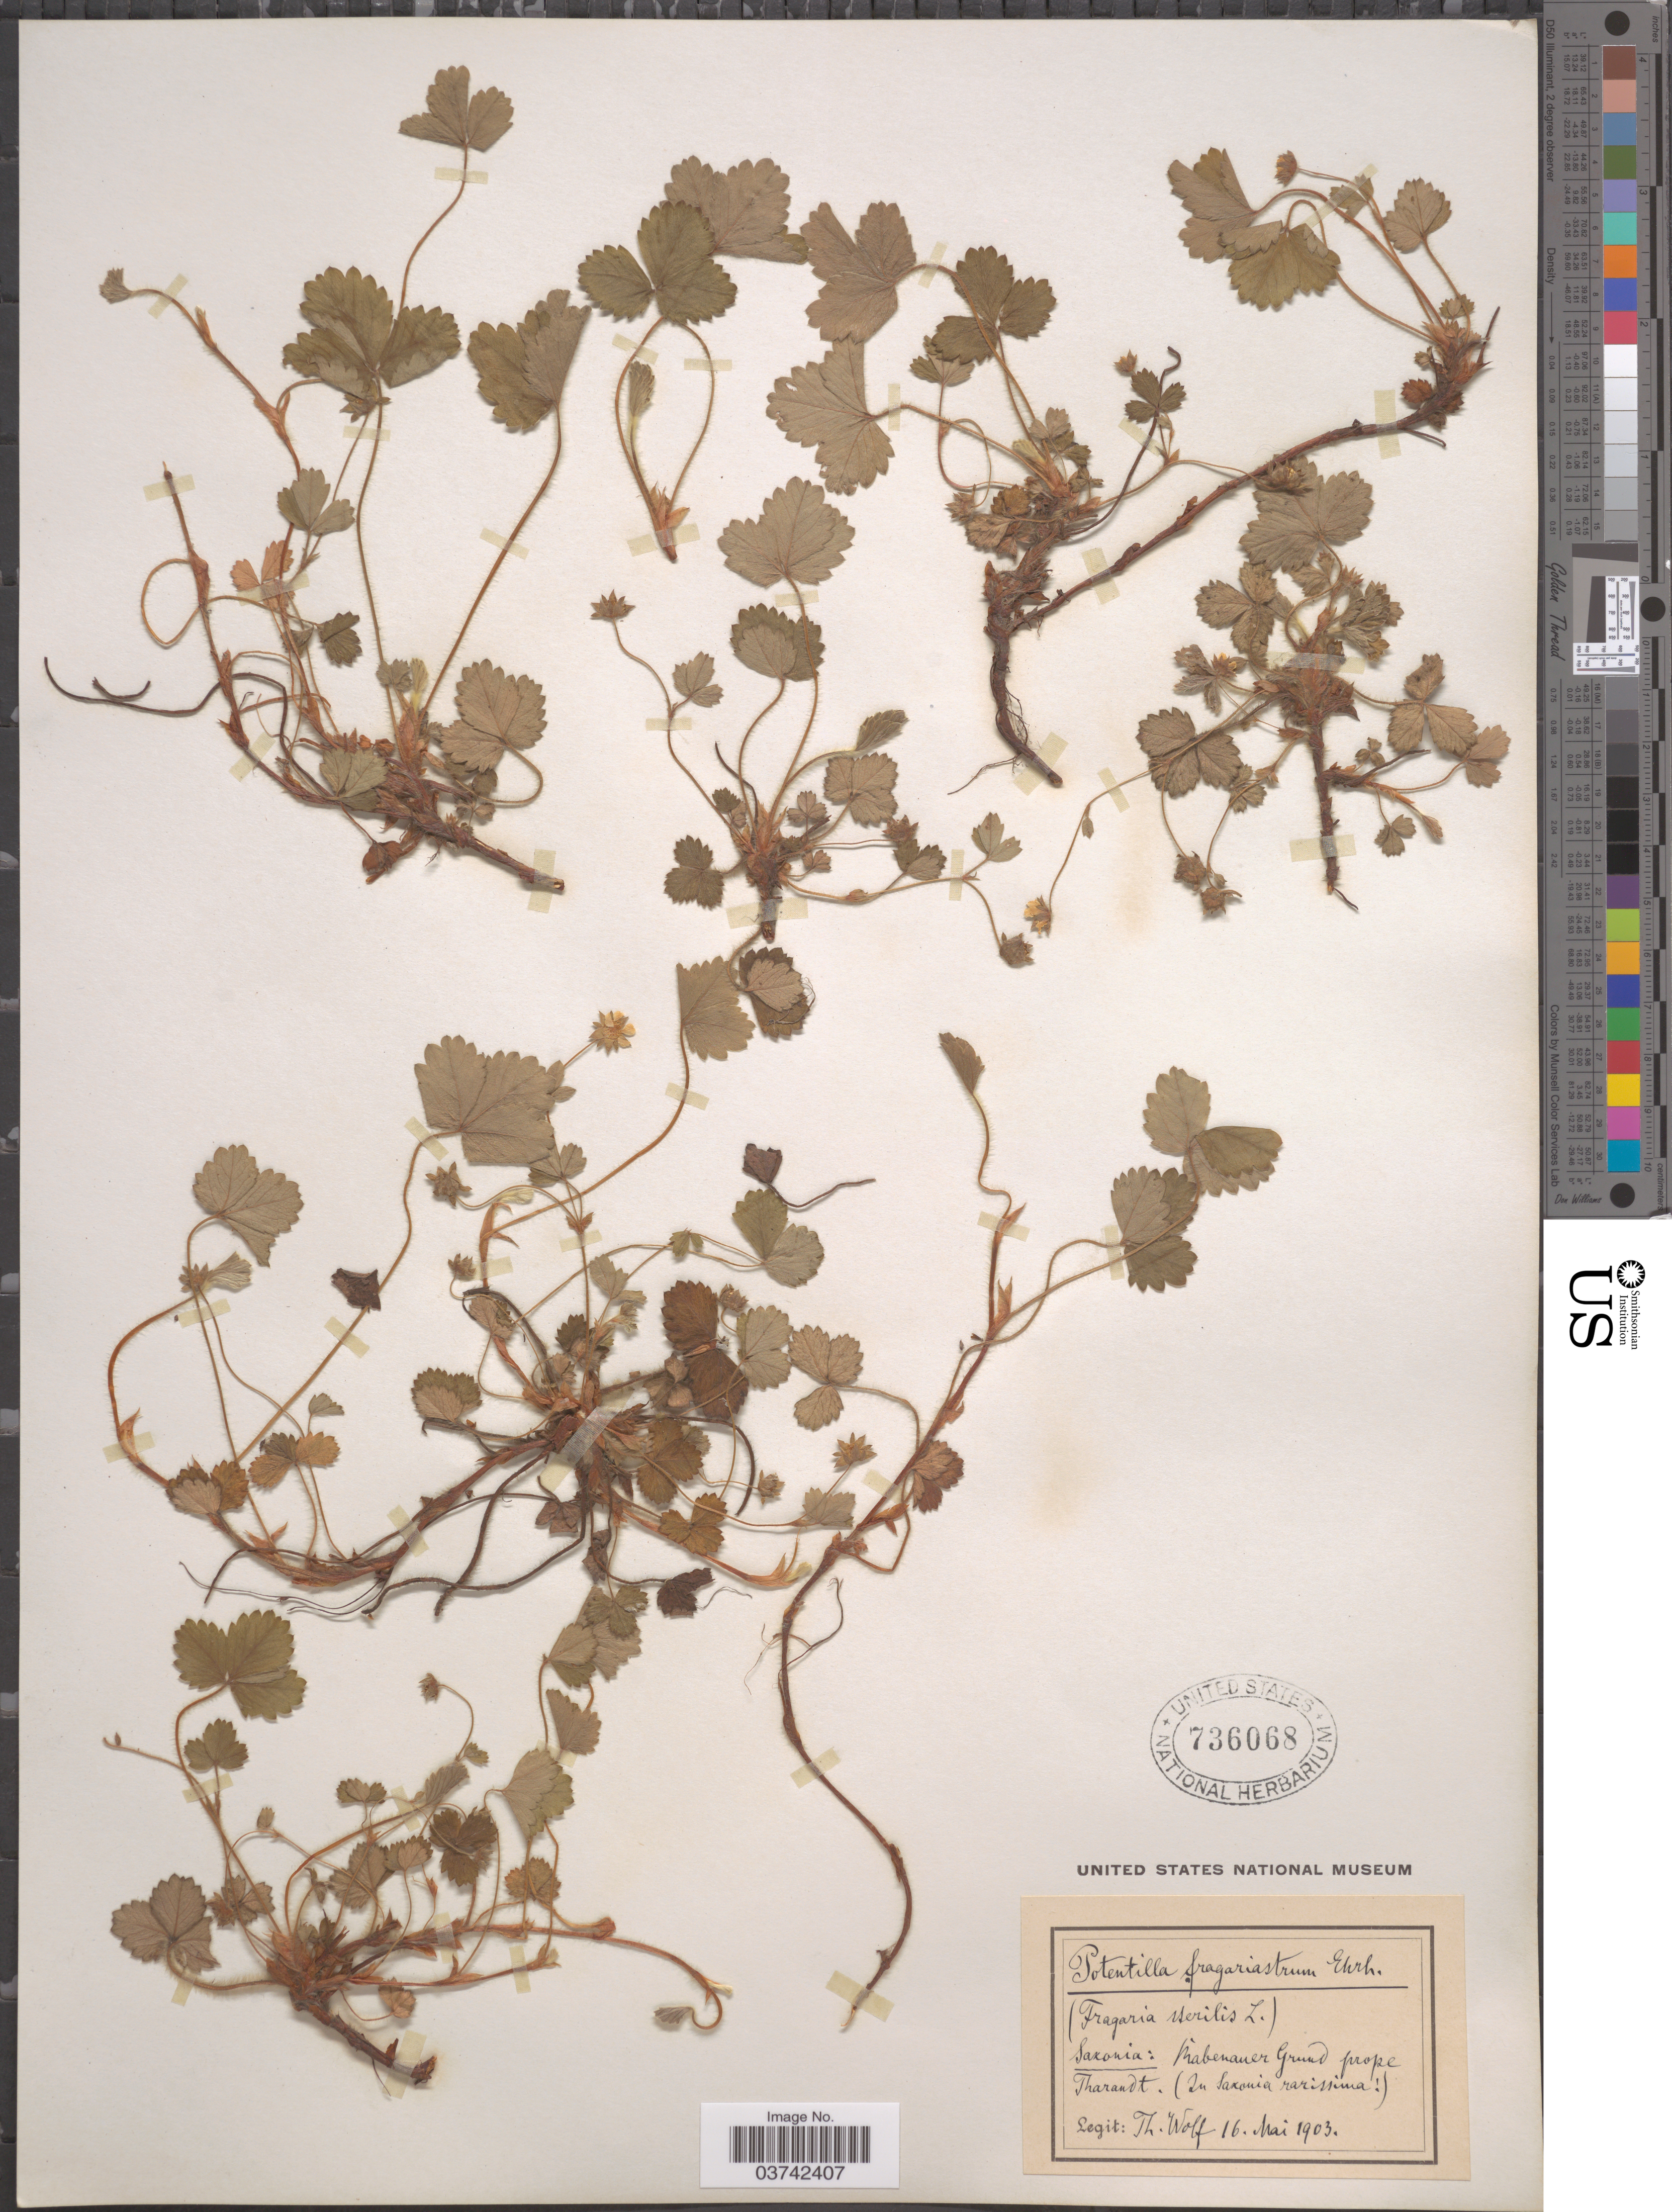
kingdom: Plantae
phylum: Tracheophyta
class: Magnoliopsida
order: Rosales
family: Rosaceae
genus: Potentilla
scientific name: Potentilla fragariastrum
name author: Ehrh. ex Pers.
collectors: T. Wolf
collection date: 1903-05-16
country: Germany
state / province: Niedersachsen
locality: Saxonia: Ràbenauer Grund prope Tharandt.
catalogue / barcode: US 736068